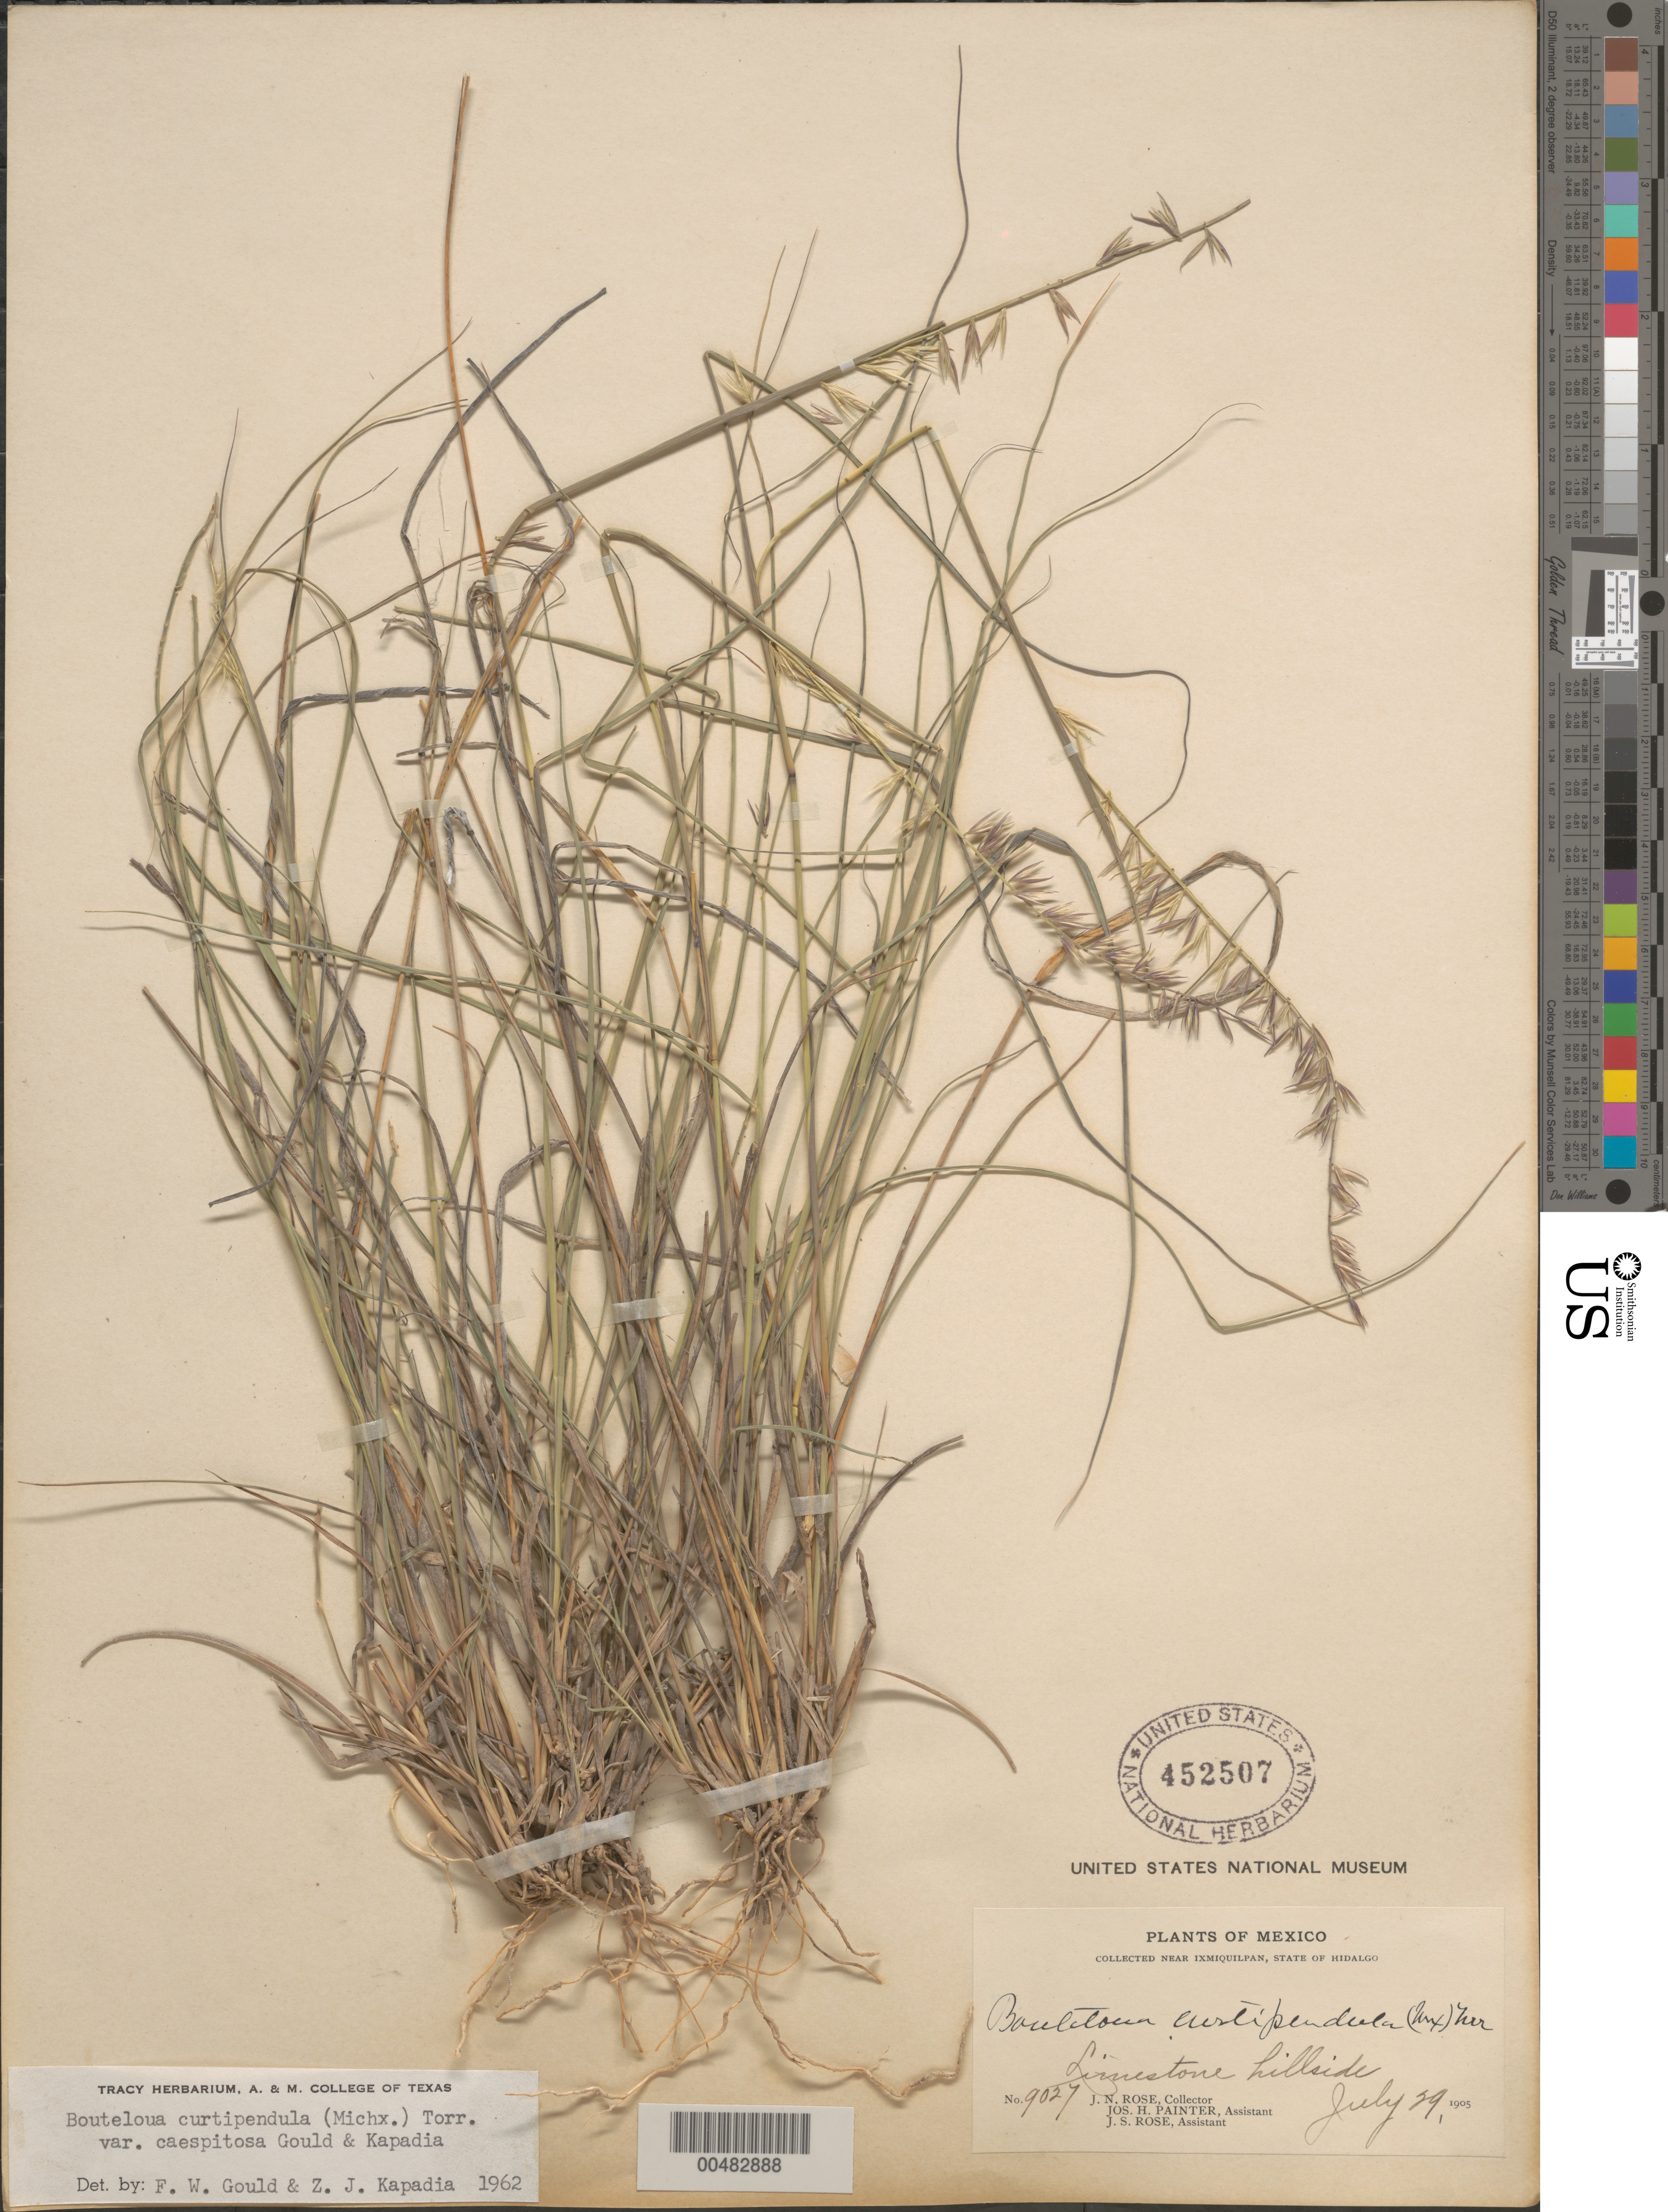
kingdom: Plantae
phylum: Tracheophyta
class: Liliopsida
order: Poales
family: Poaceae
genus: Bouteloua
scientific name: Bouteloua curtipendula var. caespitosa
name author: Gould & Kapadia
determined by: Gould, F. W.; Kapadia, Zarir J.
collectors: J. N. Rose, J. H. Painter & J. S. Rose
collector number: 9027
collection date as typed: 29 Jul 1905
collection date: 1905-07-29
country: Mexico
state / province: Hidalgo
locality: Near Ixmiquilpan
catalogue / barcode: US 452507